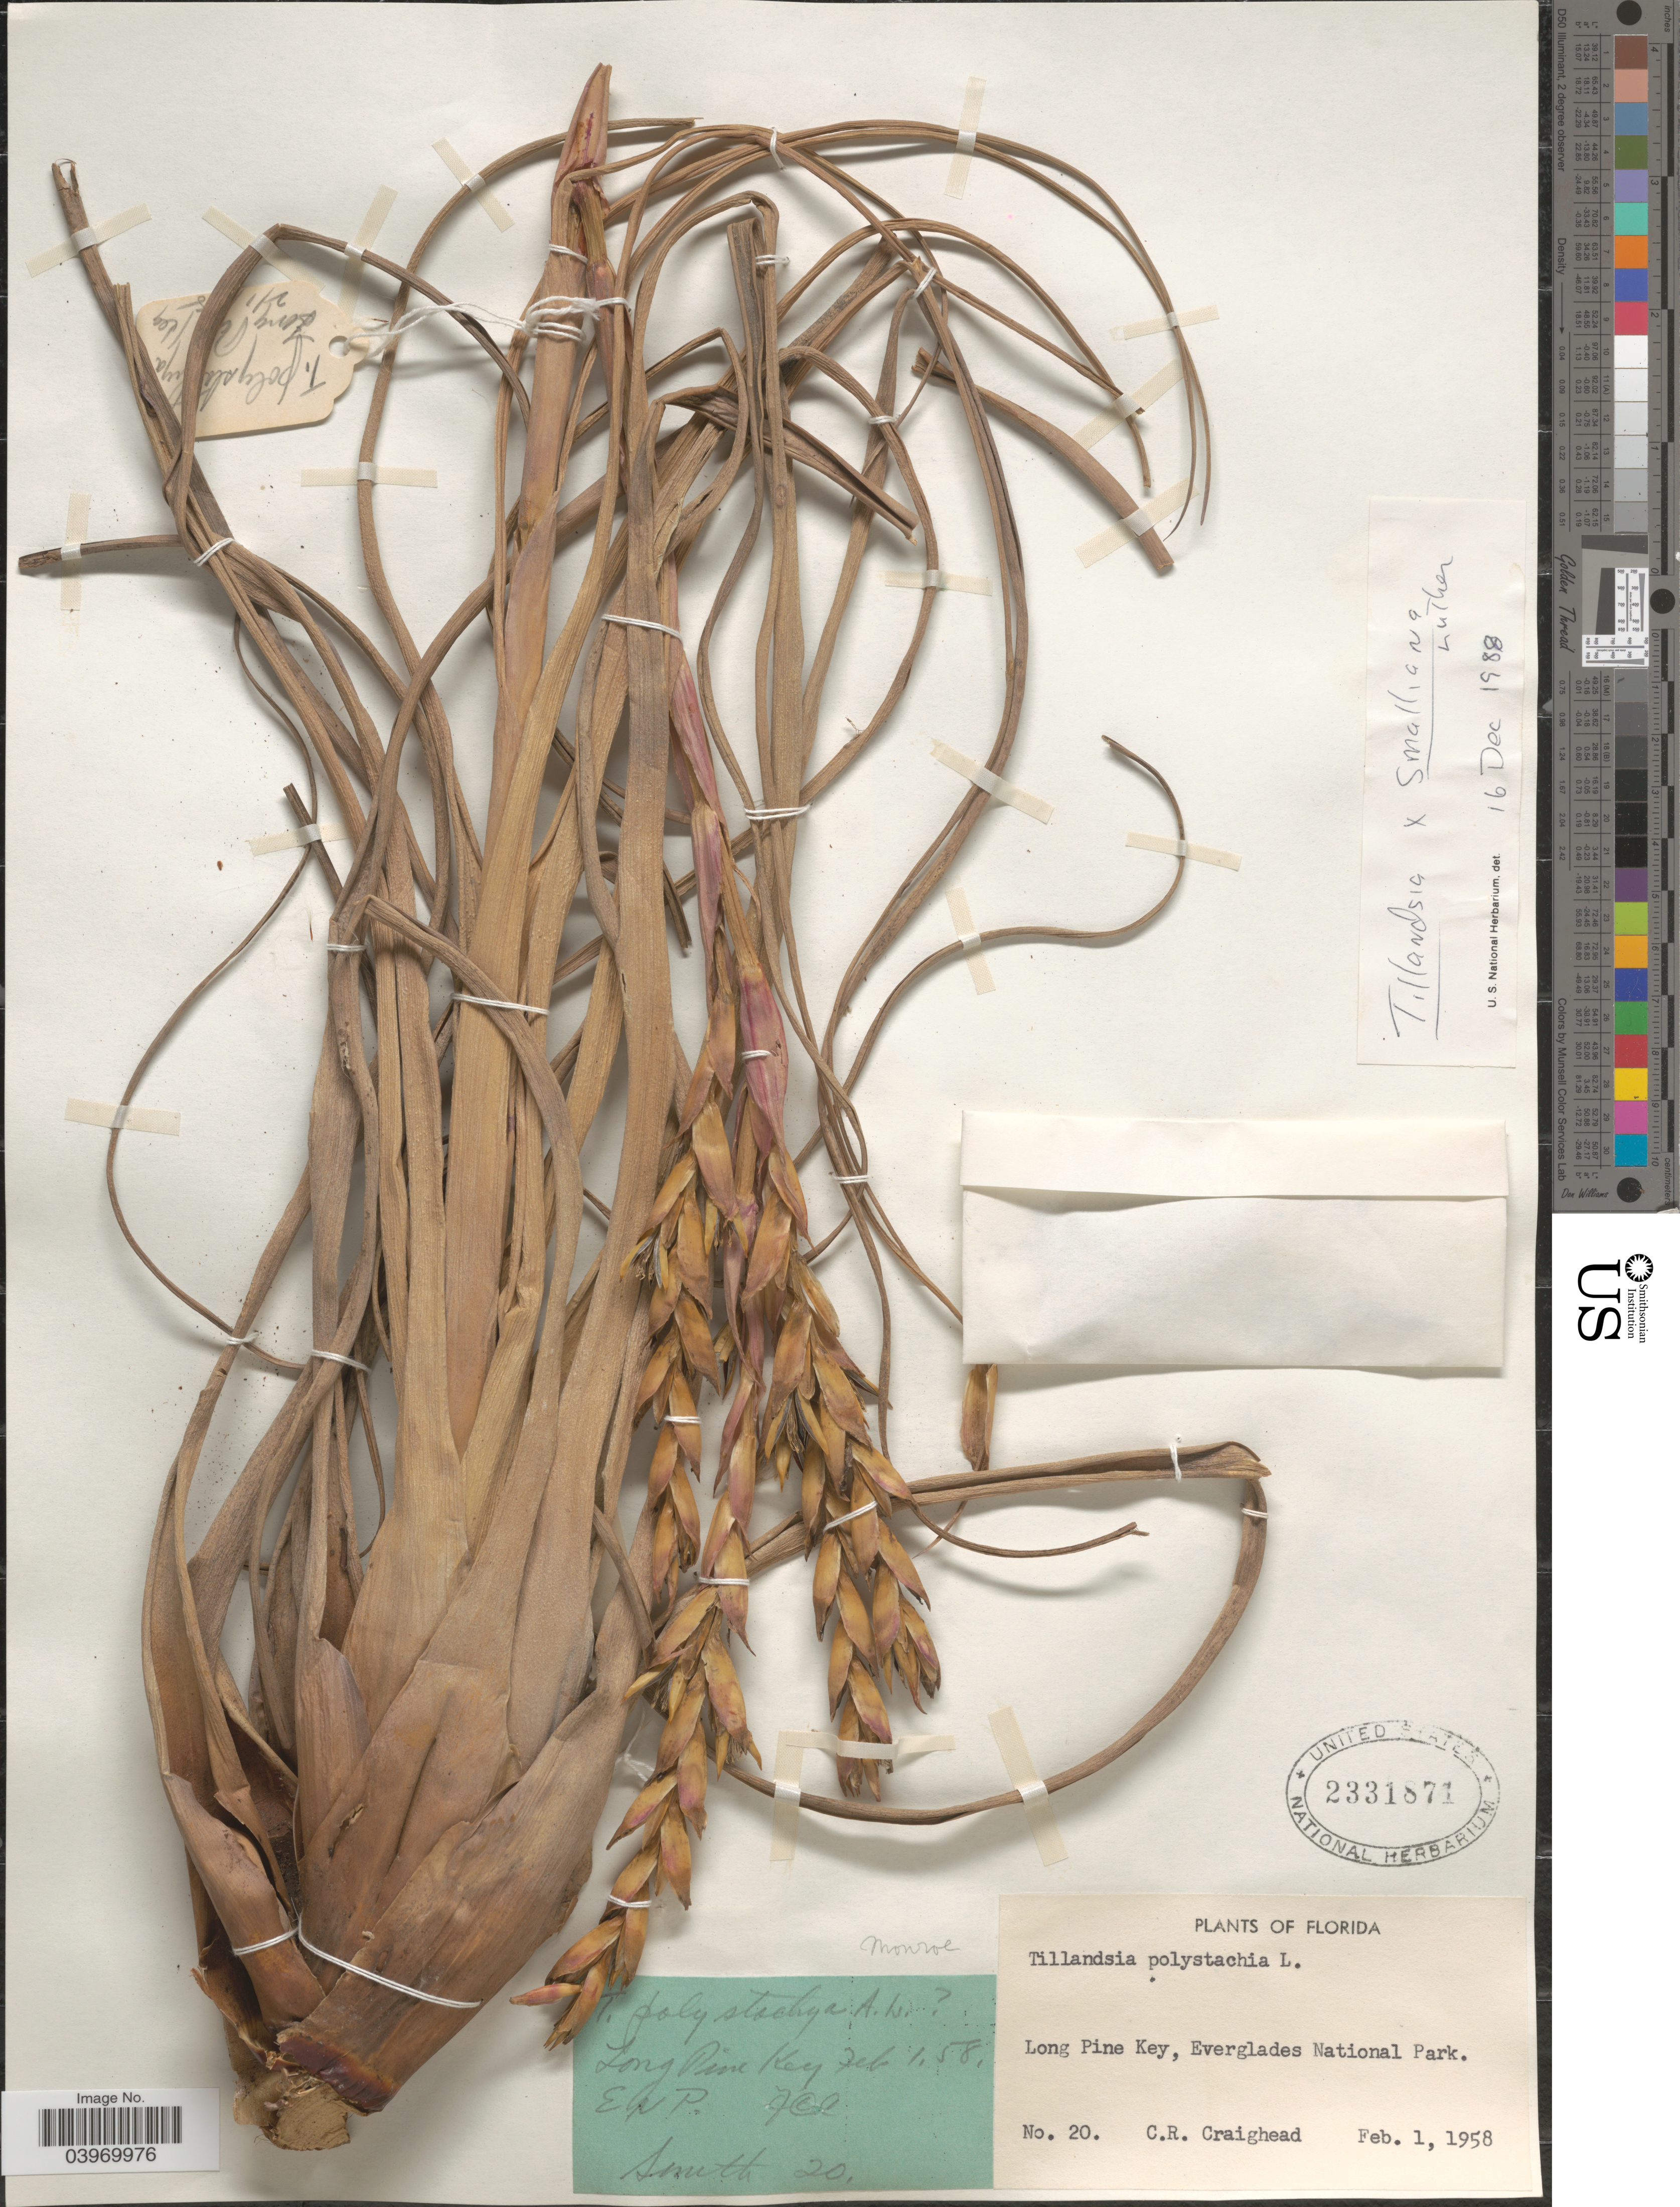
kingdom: Plantae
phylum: Tracheophyta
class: Liliopsida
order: Poales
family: Bromeliaceae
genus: Tillandsia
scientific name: Tillandsia x smalliana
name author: H.E. Luther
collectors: C. Craighead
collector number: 20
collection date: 1958-02-01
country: United States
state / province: Florida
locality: Monroe. Long Pine Key, Everglades National Park.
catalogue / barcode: US 2331871